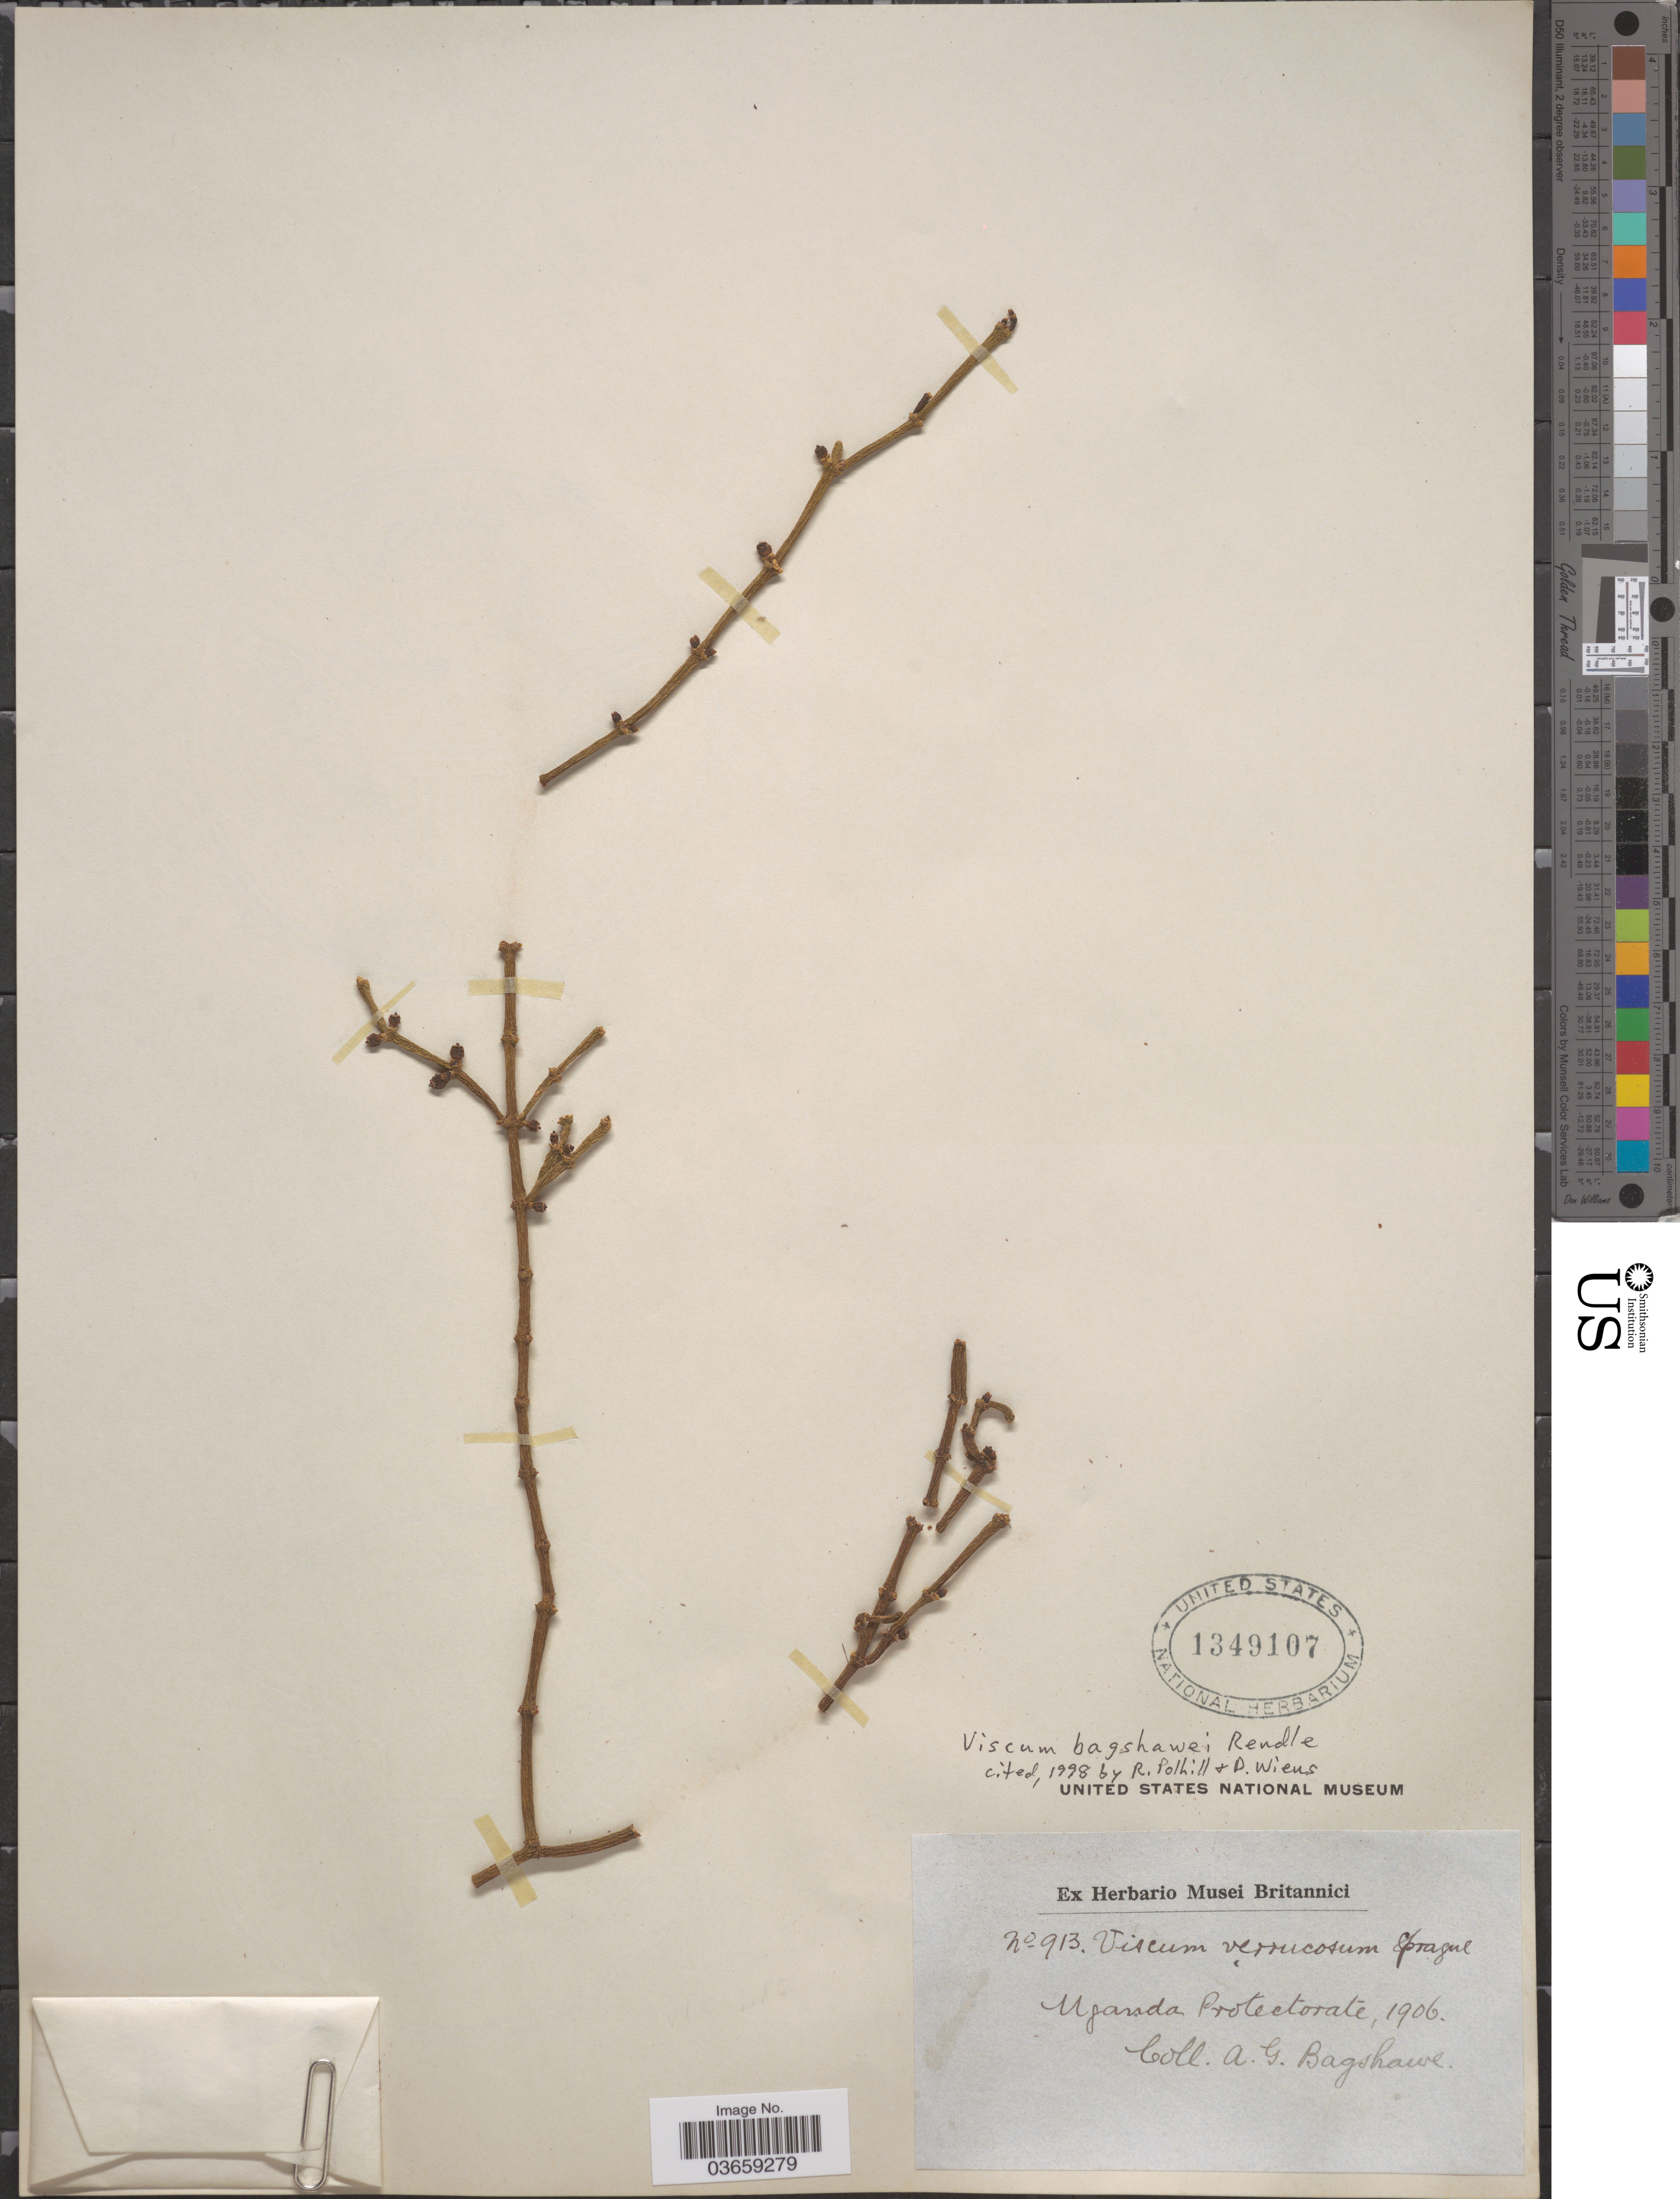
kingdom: Plantae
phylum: Tracheophyta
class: Magnoliopsida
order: Santalales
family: Viscaceae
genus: Viscum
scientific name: Viscum bagshawei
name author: Rendle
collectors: A. Bagshawe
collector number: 913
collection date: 1906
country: Uganda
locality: Uganda Protectorate.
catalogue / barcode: US 1349107